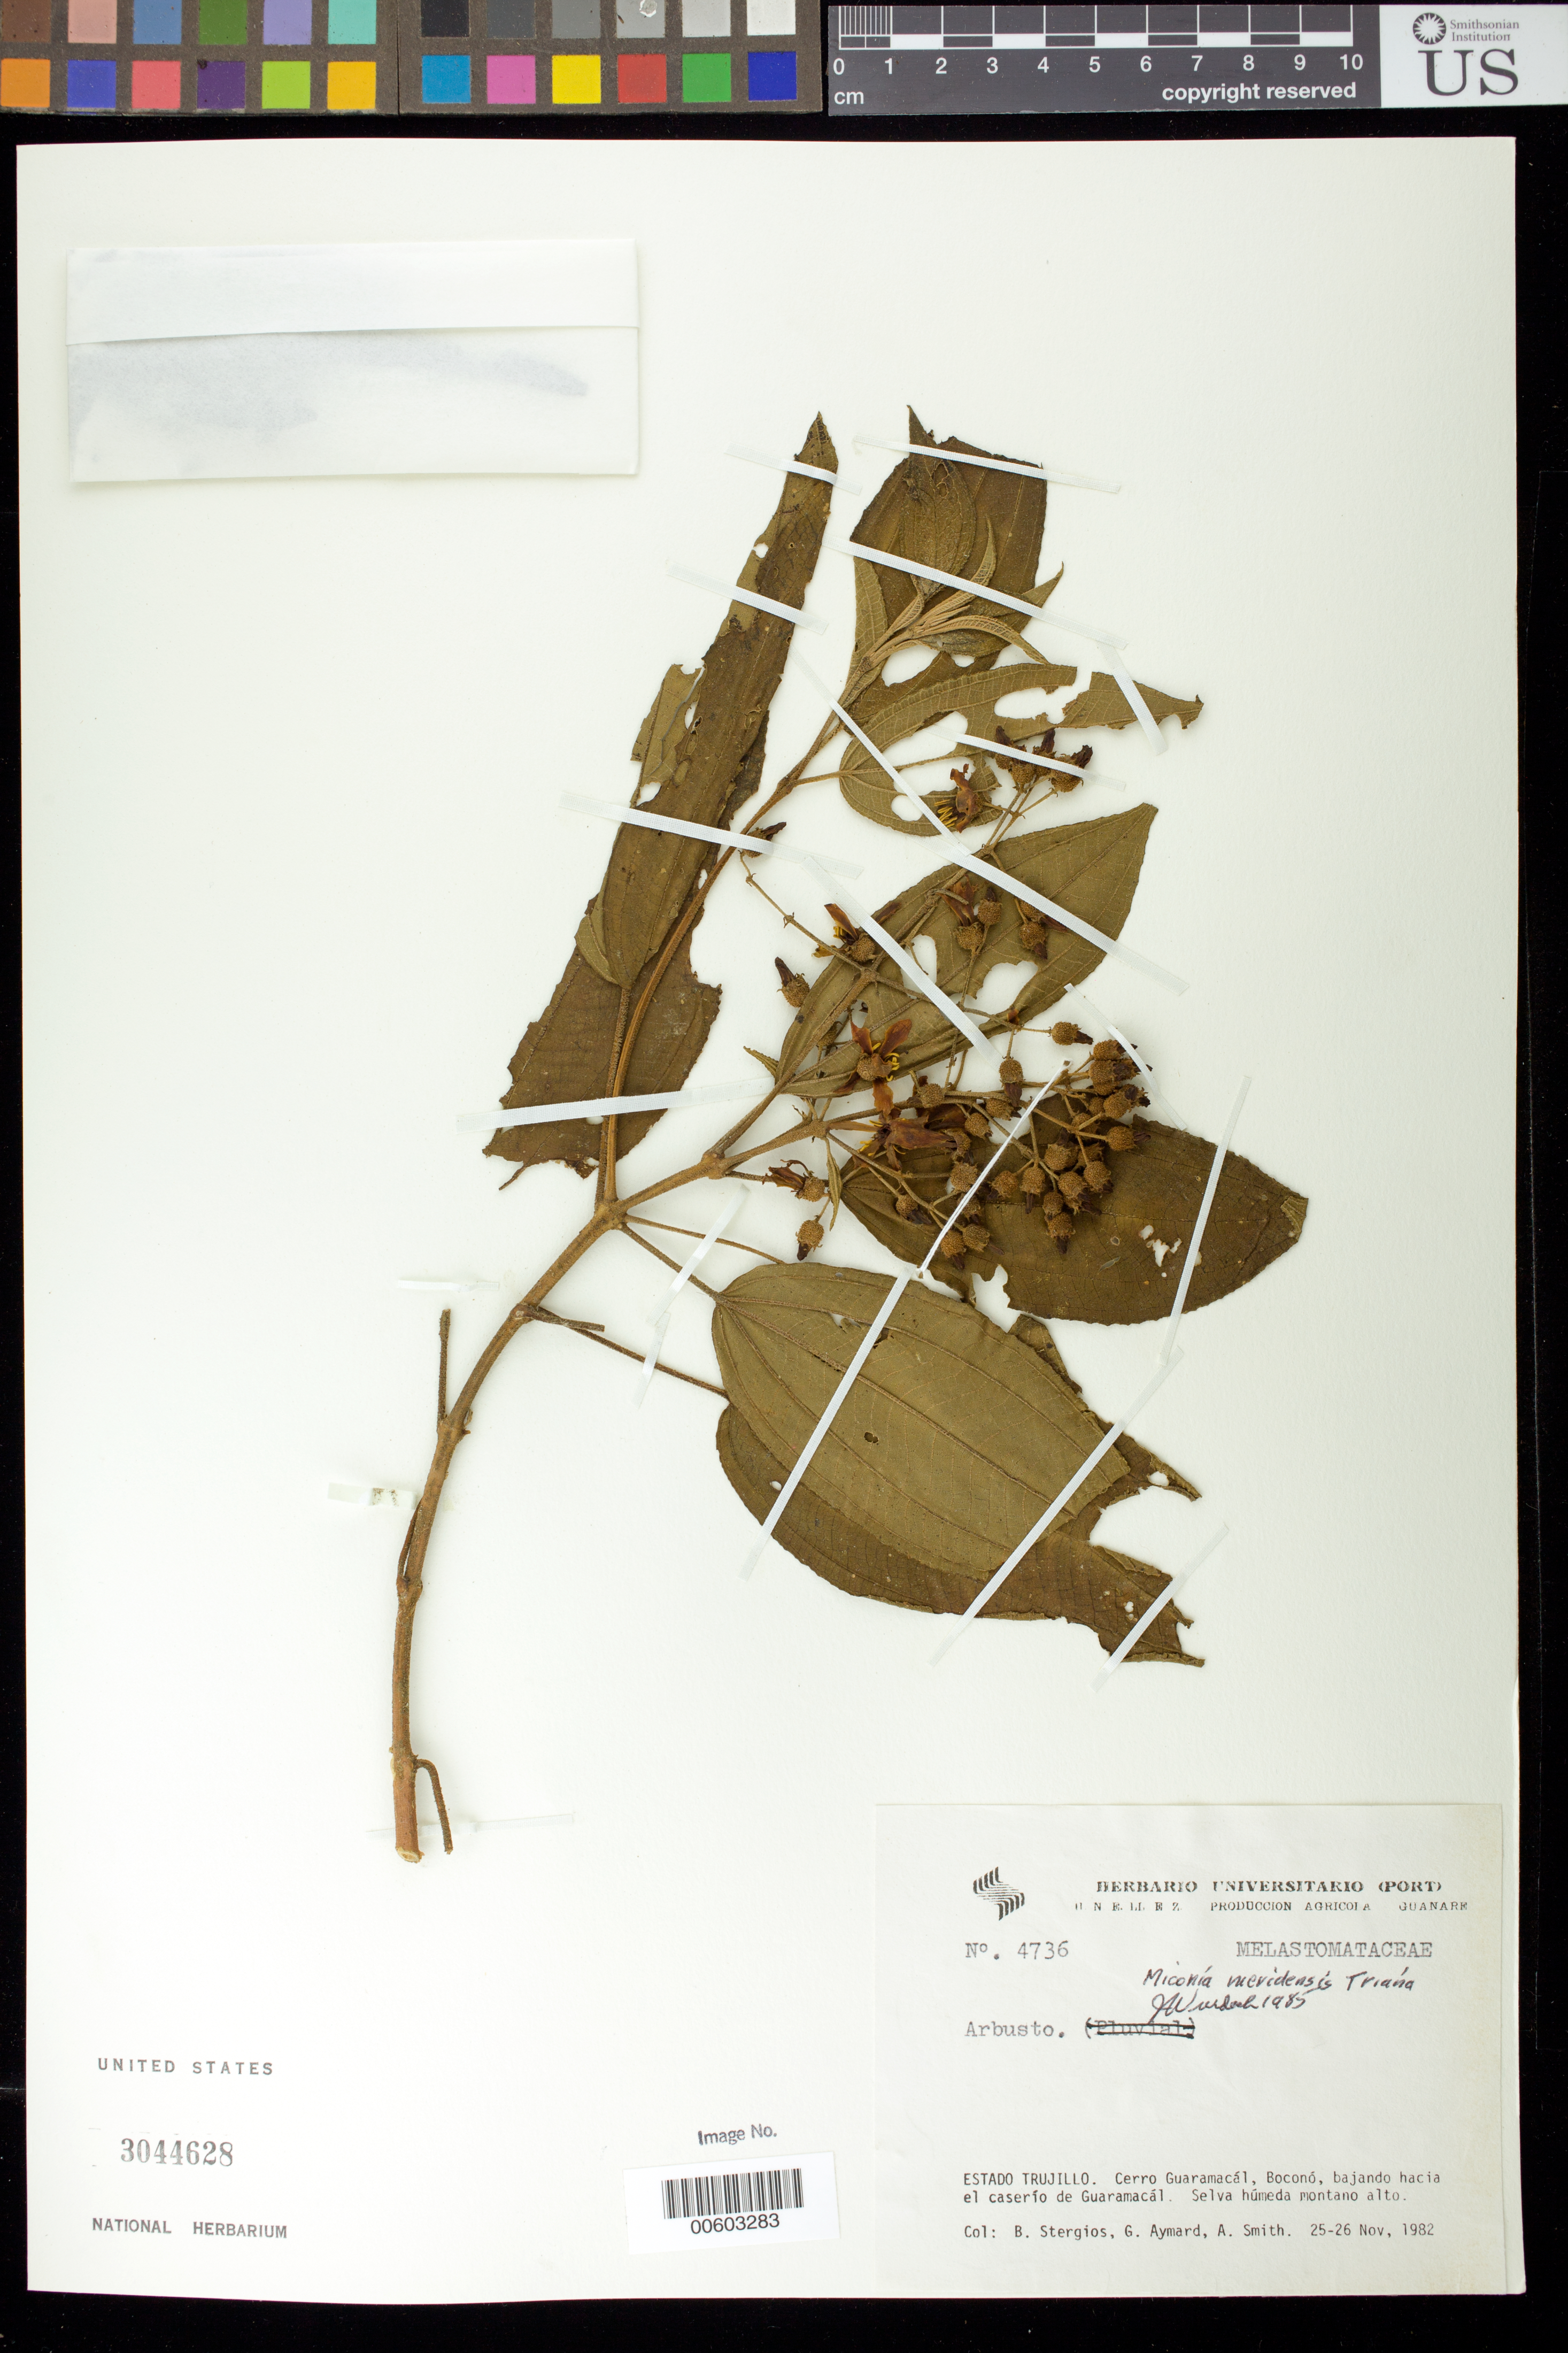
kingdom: Plantae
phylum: Tracheophyta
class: Magnoliopsida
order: Myrtales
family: Melastomataceae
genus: Miconia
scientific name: Miconia meridensis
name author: Triana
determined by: Wurdack, John J., (US), US (UNITED STATES)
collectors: B. G. Stergios, G. A. Aymard & A. Smith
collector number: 4736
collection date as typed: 25 Nov 1982 to 26 Nov 1982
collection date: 1982-11-25/1982-11-26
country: Venezuela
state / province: Trujillo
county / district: Boconó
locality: Cerro Guaramacal, bajando hacia el caserío de Guaramacal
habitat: Selva húmeda montano alto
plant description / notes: PORT, US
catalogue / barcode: US 3044628